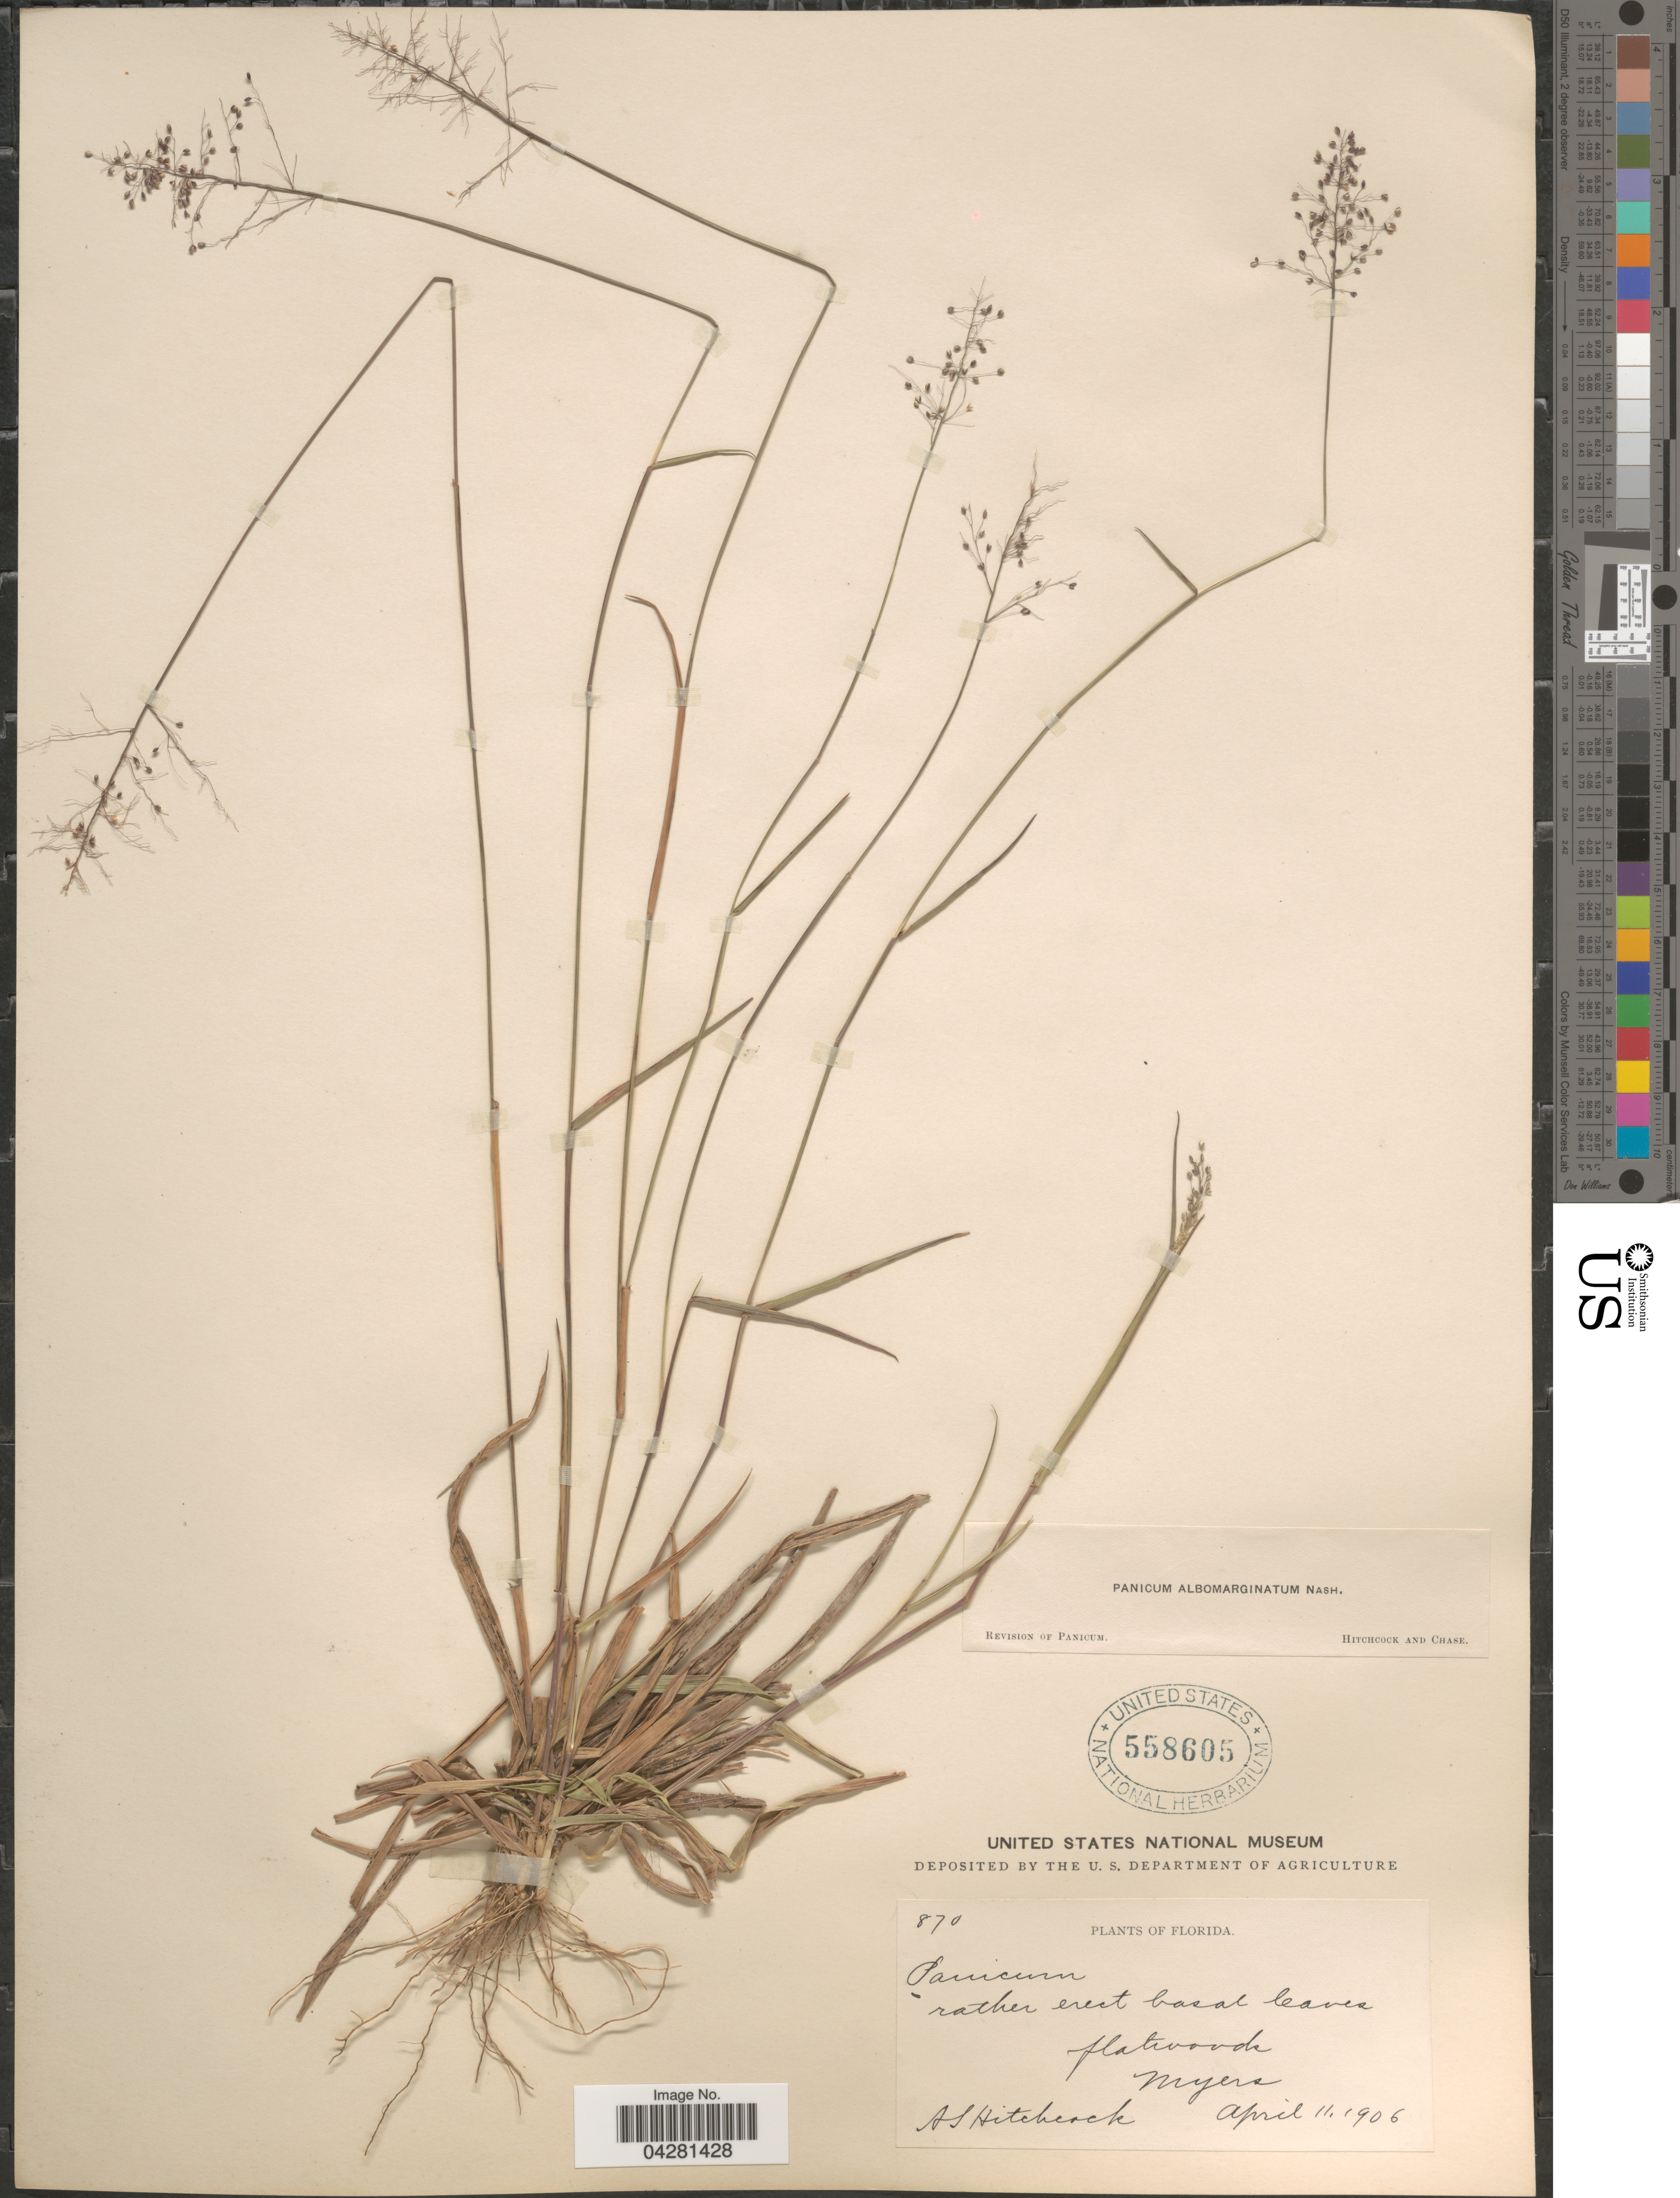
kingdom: Plantae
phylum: Tracheophyta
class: Liliopsida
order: Poales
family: Poaceae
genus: Dichanthelium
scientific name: Dichanthelium dichotomum var. unciphyllum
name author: (Trin.) Davidse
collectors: A. S. Hitchcock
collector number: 870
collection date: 1906-04-11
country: United States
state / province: Florida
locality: Flatwoods, Myers.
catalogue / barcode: US 558605